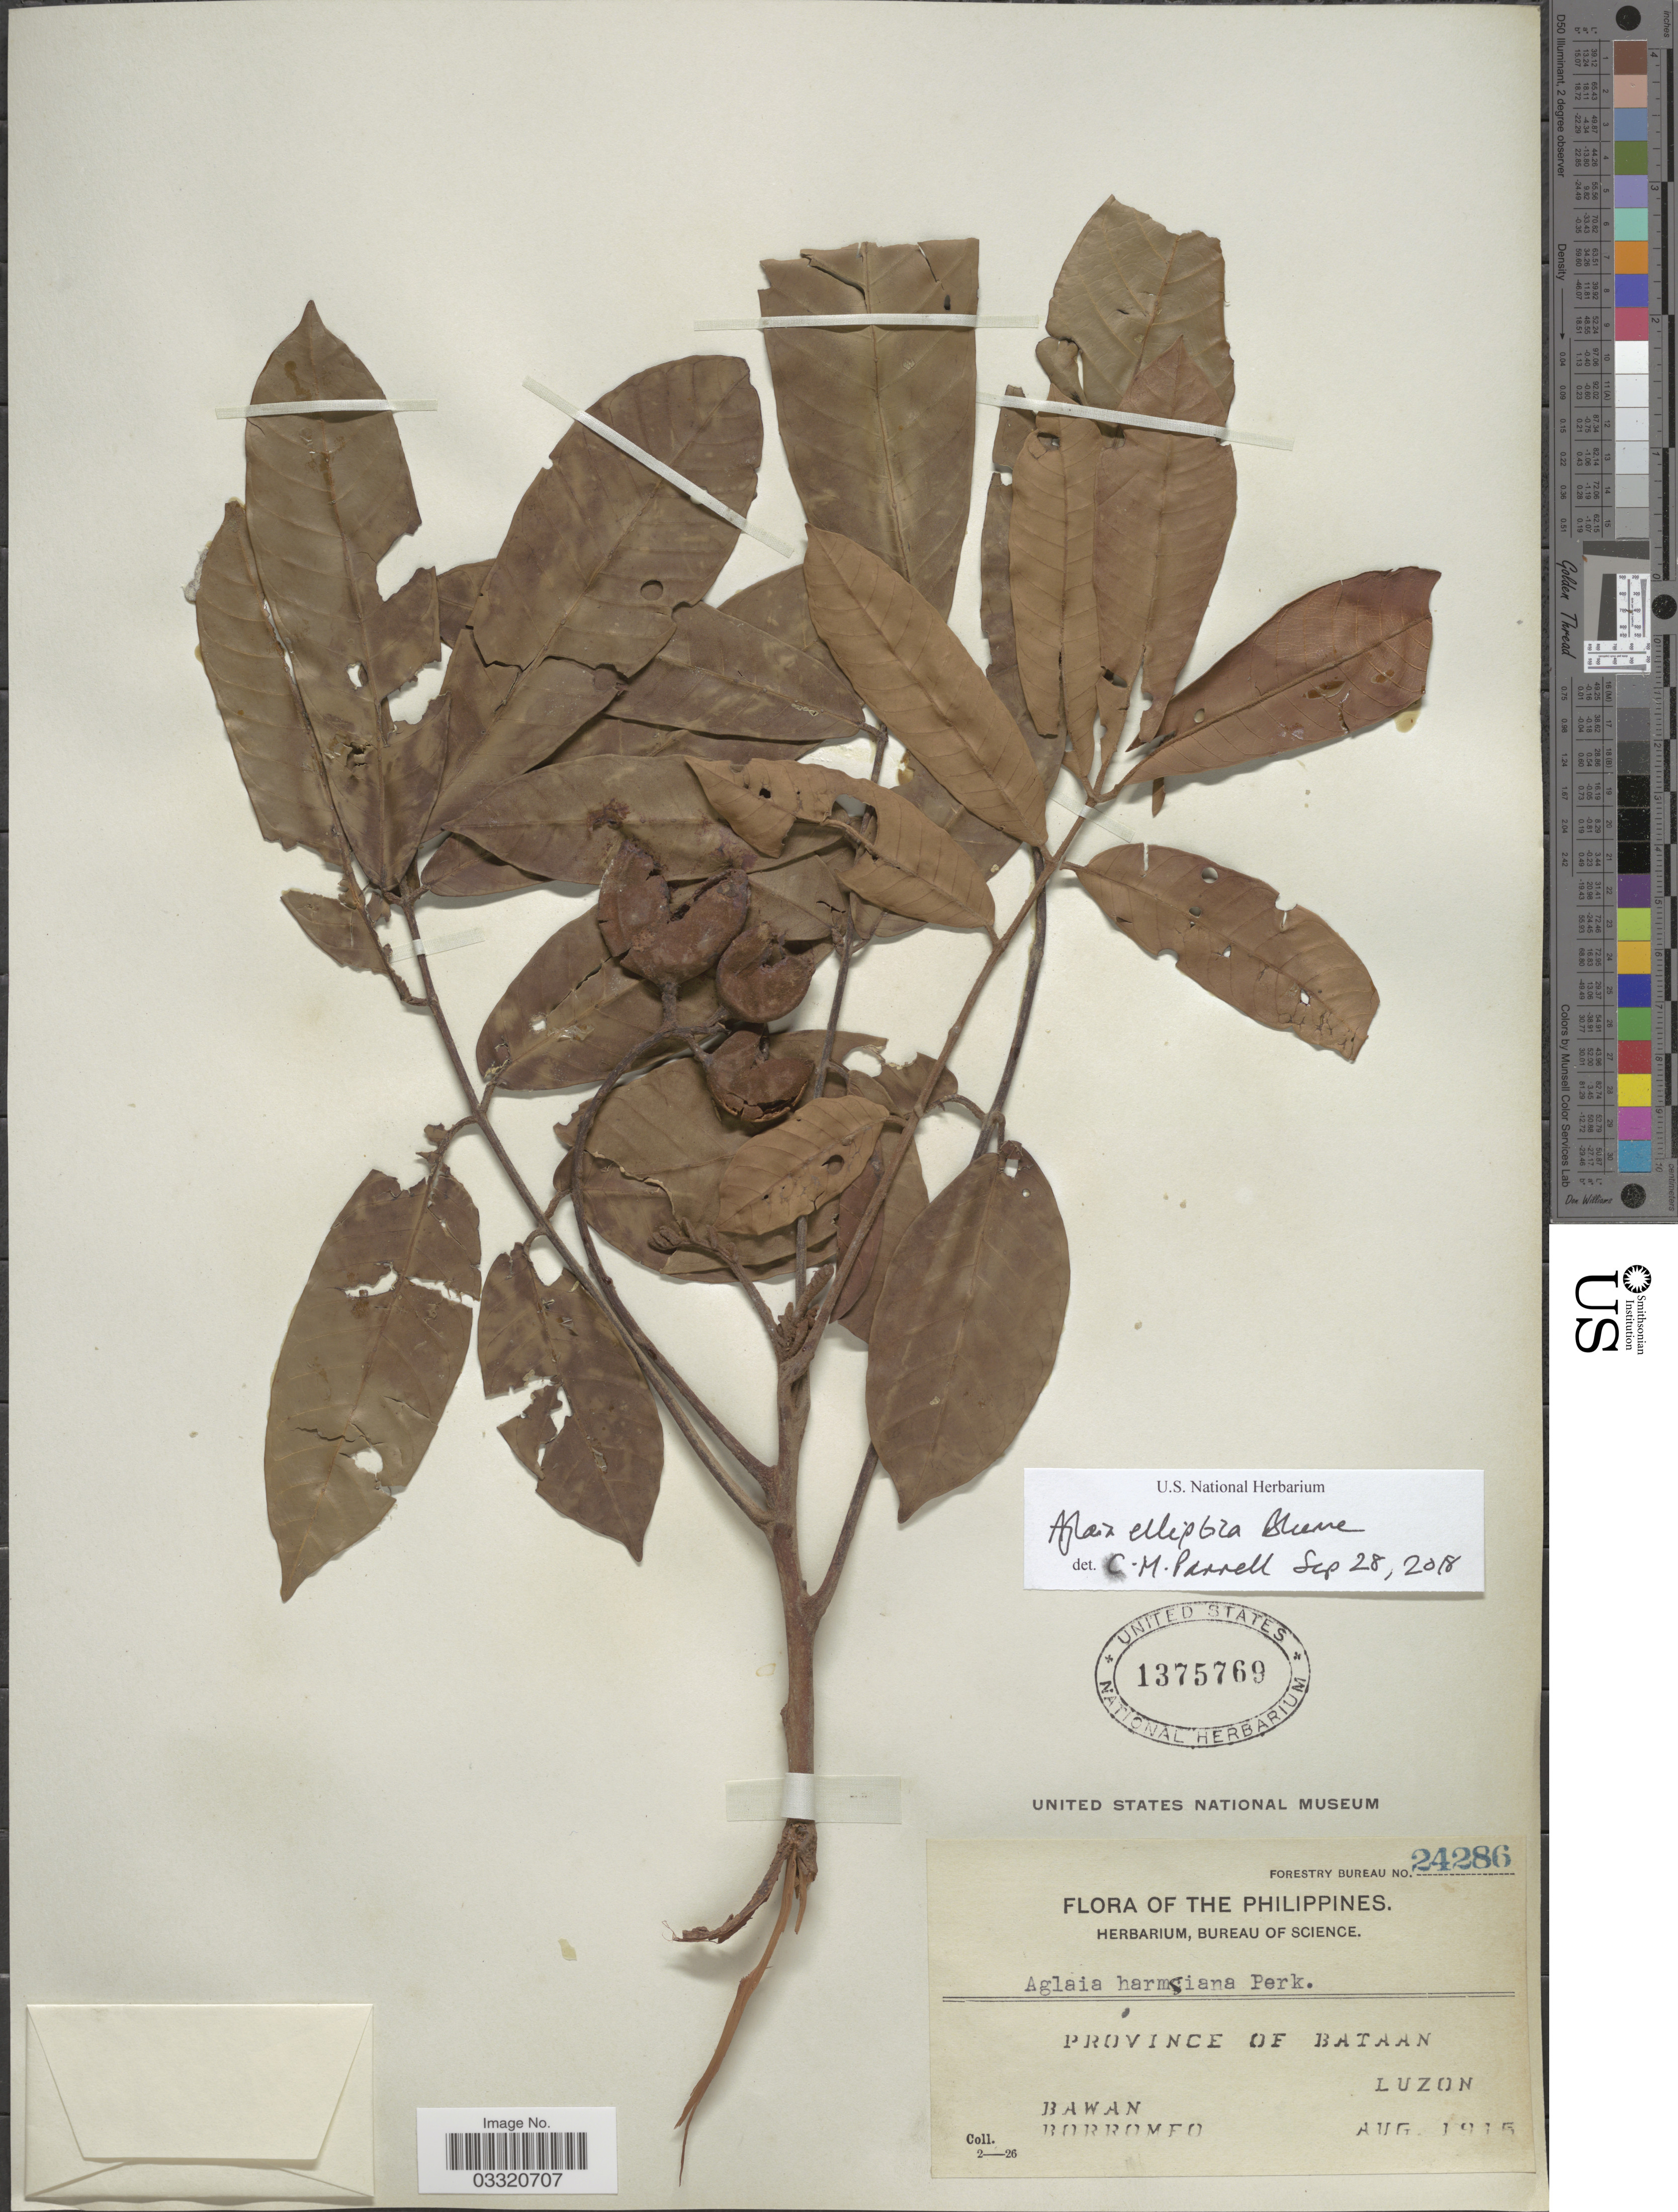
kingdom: Plantae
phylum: Tracheophyta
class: Magnoliopsida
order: Sapindales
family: Meliaceae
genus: Aglaia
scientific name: Aglaia elliptica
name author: Blume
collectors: Bawan & -. Borromeo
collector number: Forestry Bureau 24286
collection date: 1915-08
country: Philippines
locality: Province of Bataan, Luzon.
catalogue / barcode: US 1375769